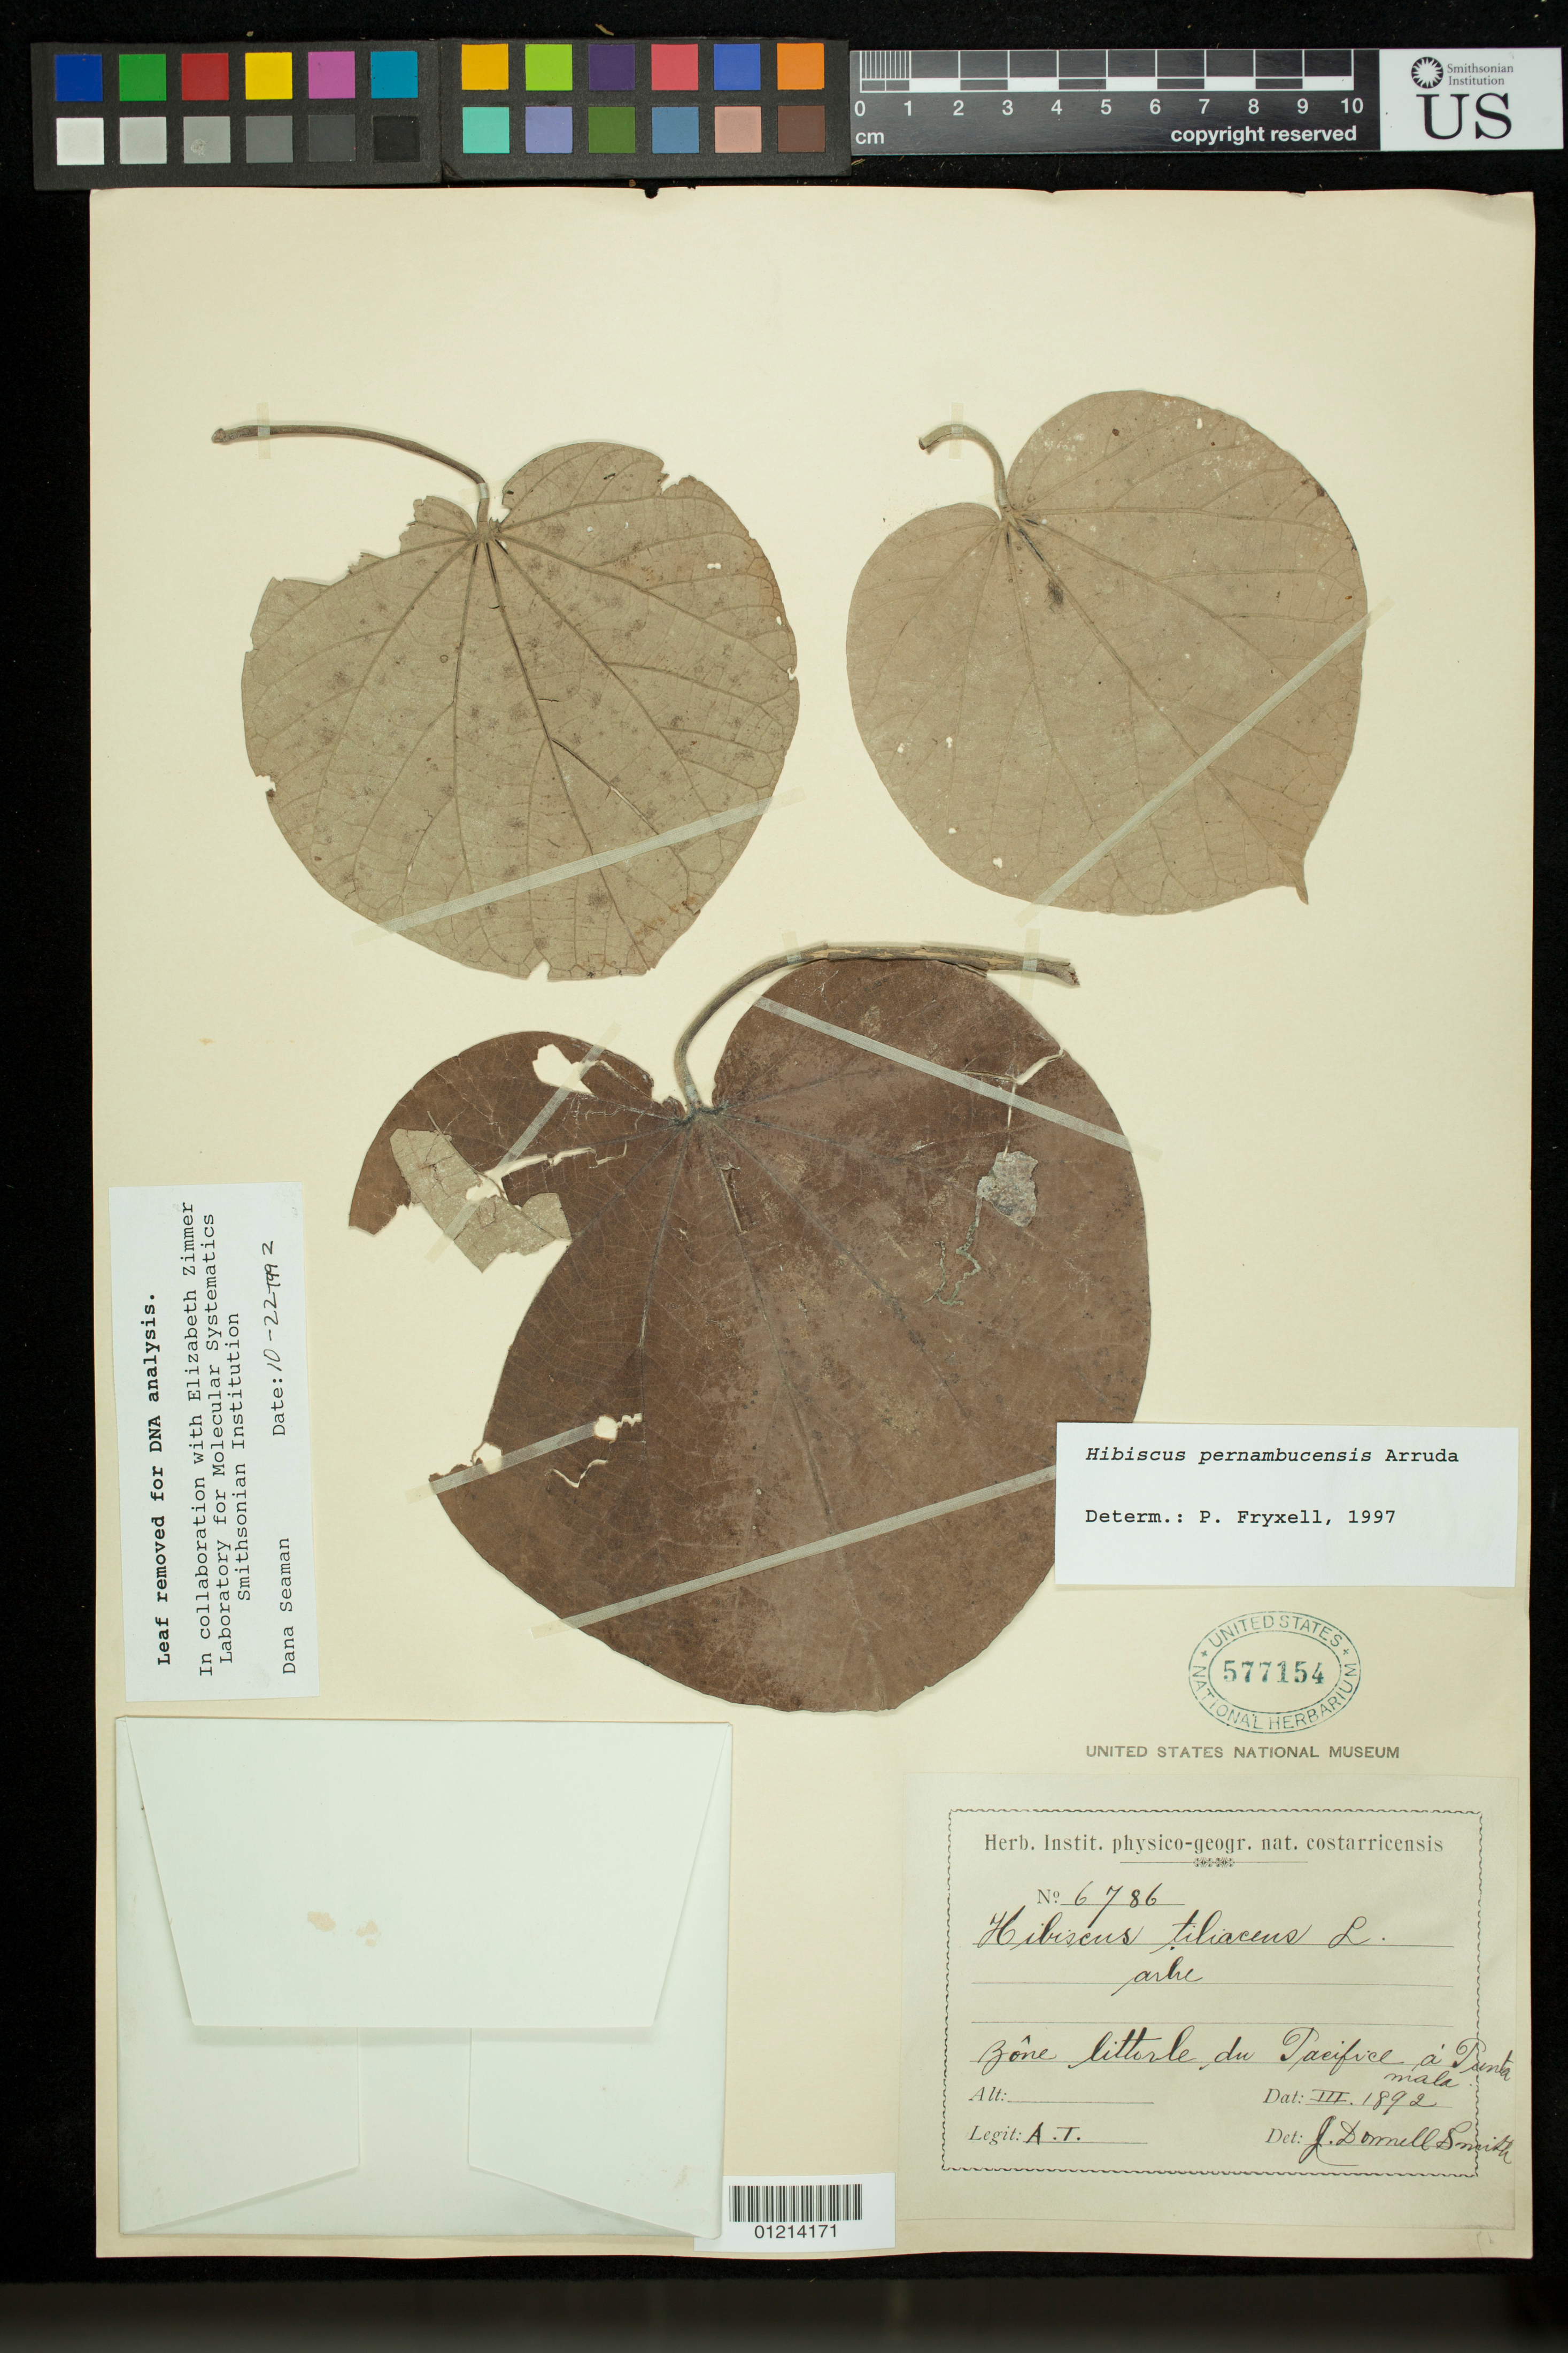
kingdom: Plantae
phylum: Tracheophyta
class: Magnoliopsida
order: Malvales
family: Malvaceae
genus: Talipariti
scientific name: Talipariti tiliaceum var. tiliaceum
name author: (L.) Fryxell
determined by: Dorr, Laurence J., Curator (BOT), Smithsonian Institution - National Museum of Natural History (UNITED STATES)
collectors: A. Tonduz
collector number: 6786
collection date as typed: Mar 1892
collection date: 1892-03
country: Costa Rica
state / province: Guanacaste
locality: Zône littorale du Pacifique à Punta Mala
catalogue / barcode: US 577154